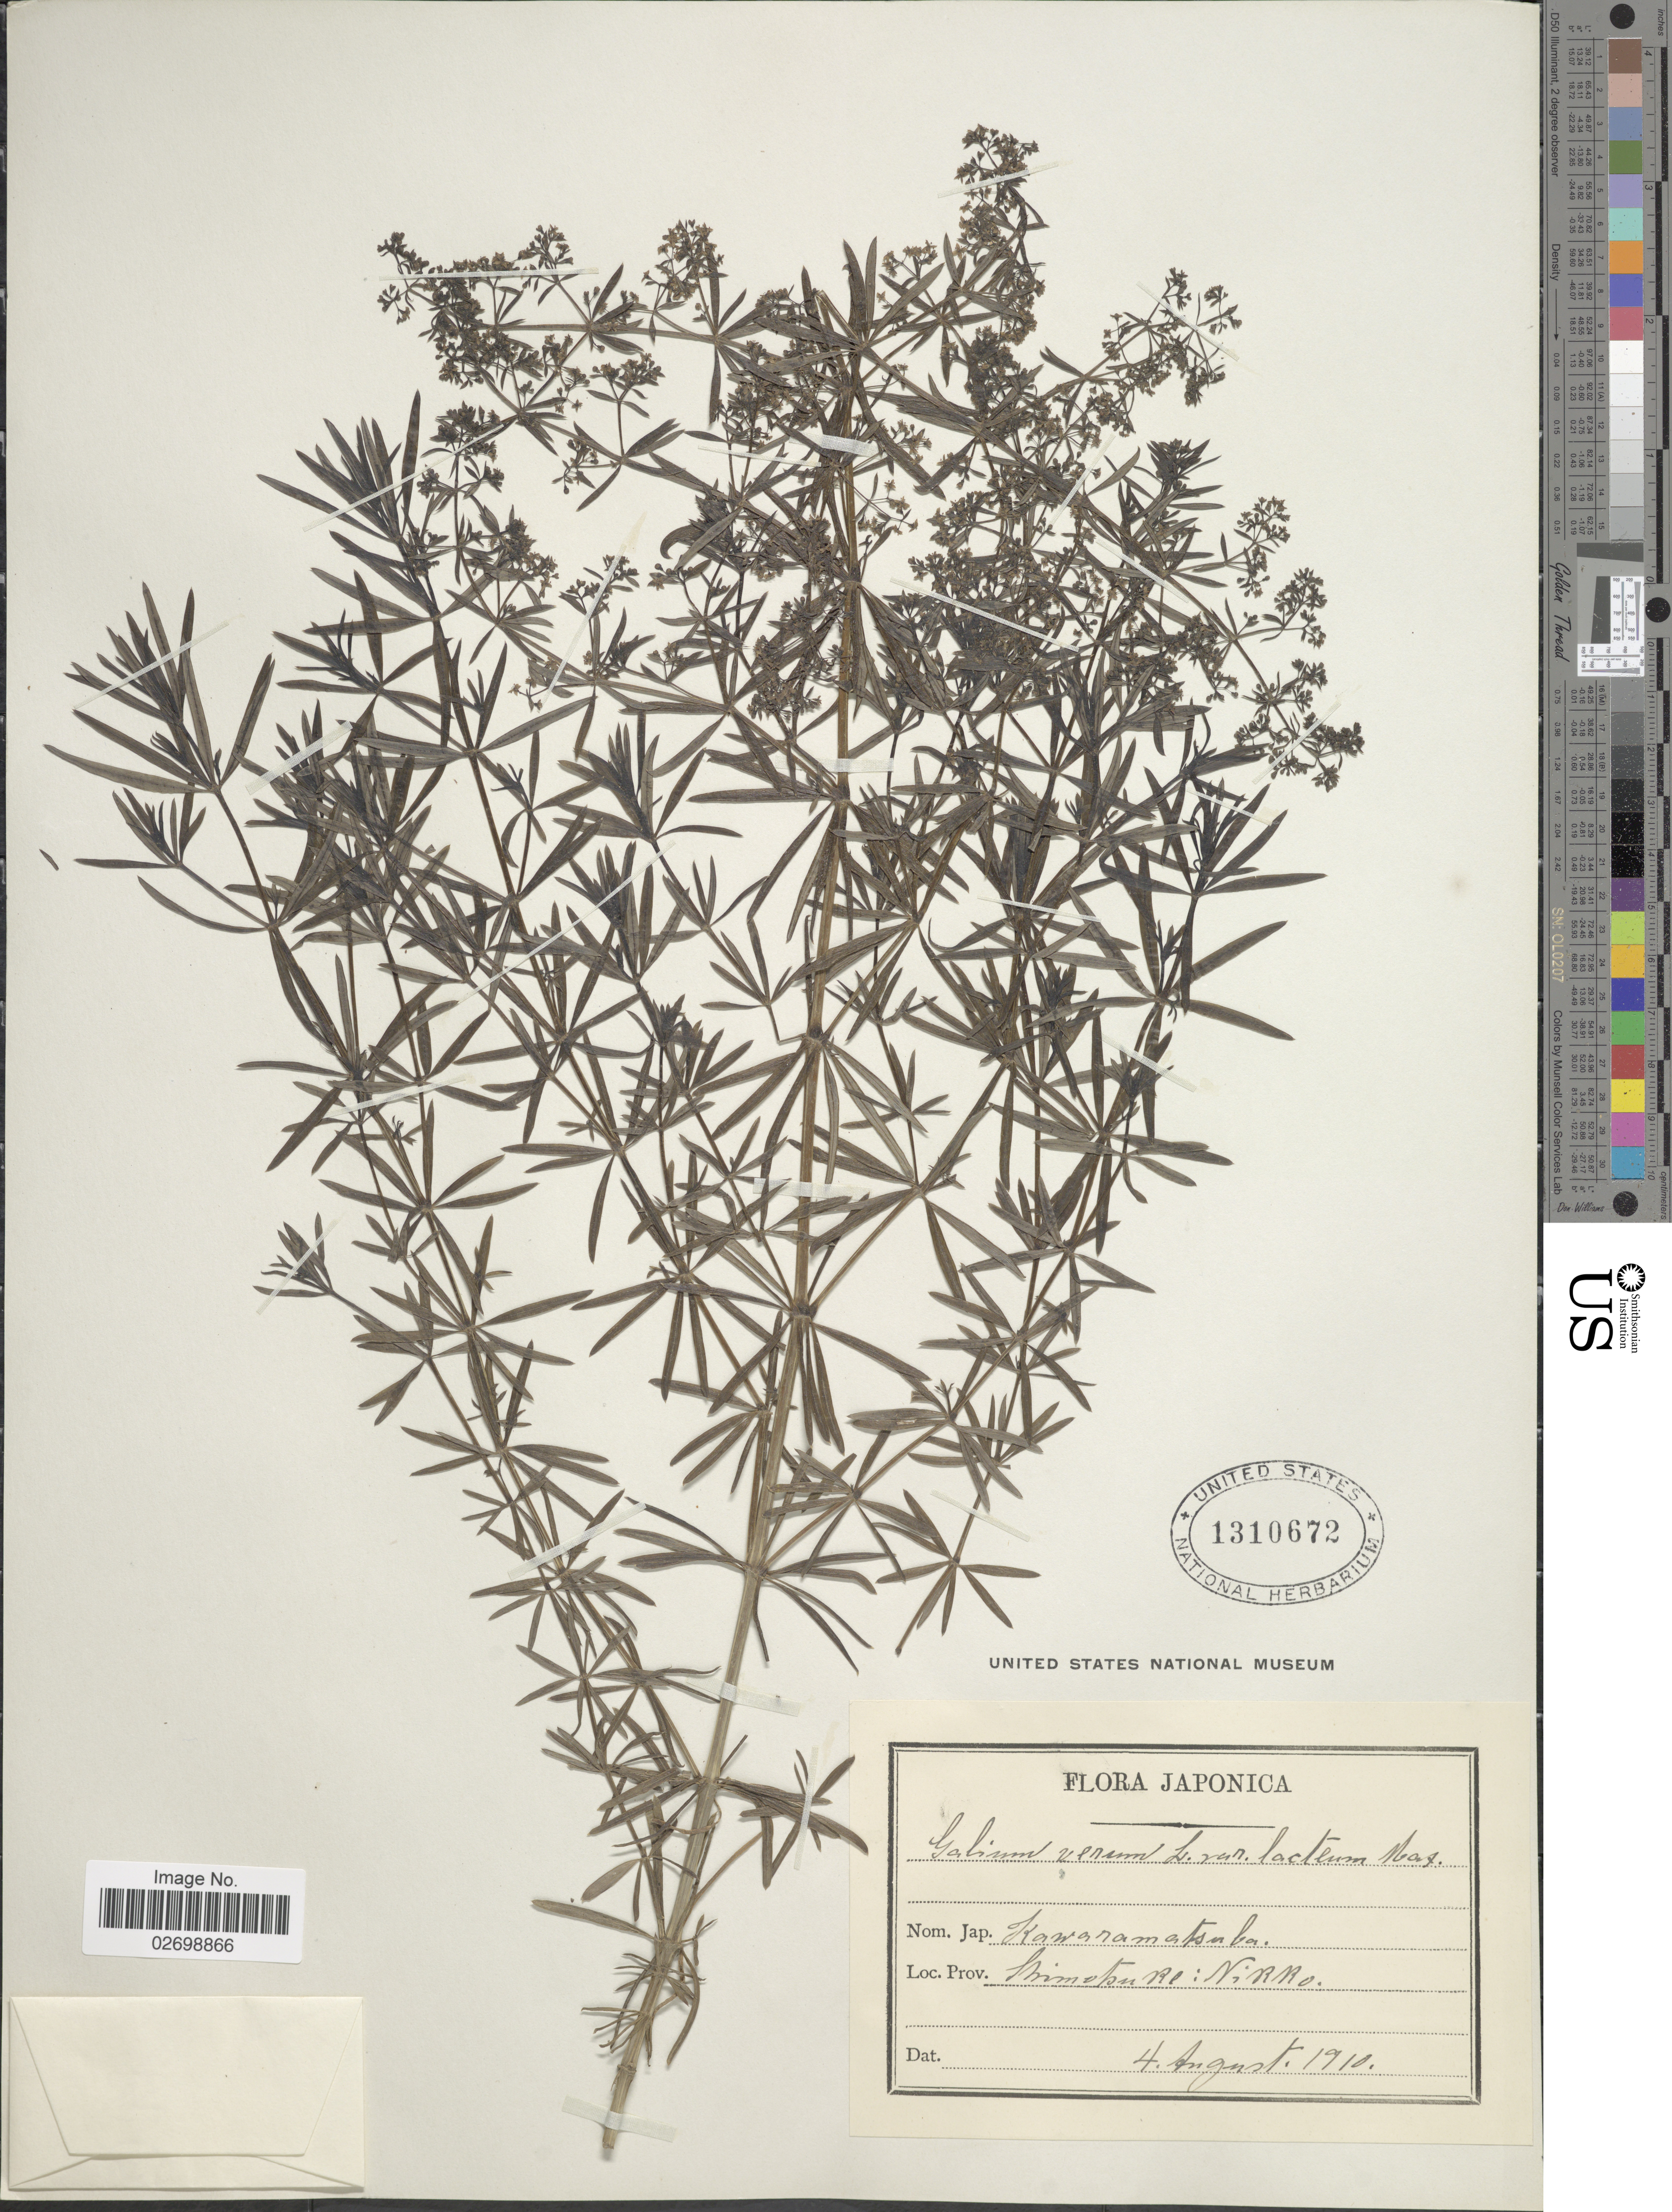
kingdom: Plantae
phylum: Tracheophyta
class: Magnoliopsida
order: Gentianales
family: Rubiaceae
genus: Galium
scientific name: Galium verum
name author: L.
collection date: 1910-08-04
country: Japan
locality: Shimotsuke: Nikko.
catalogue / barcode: US 1310672